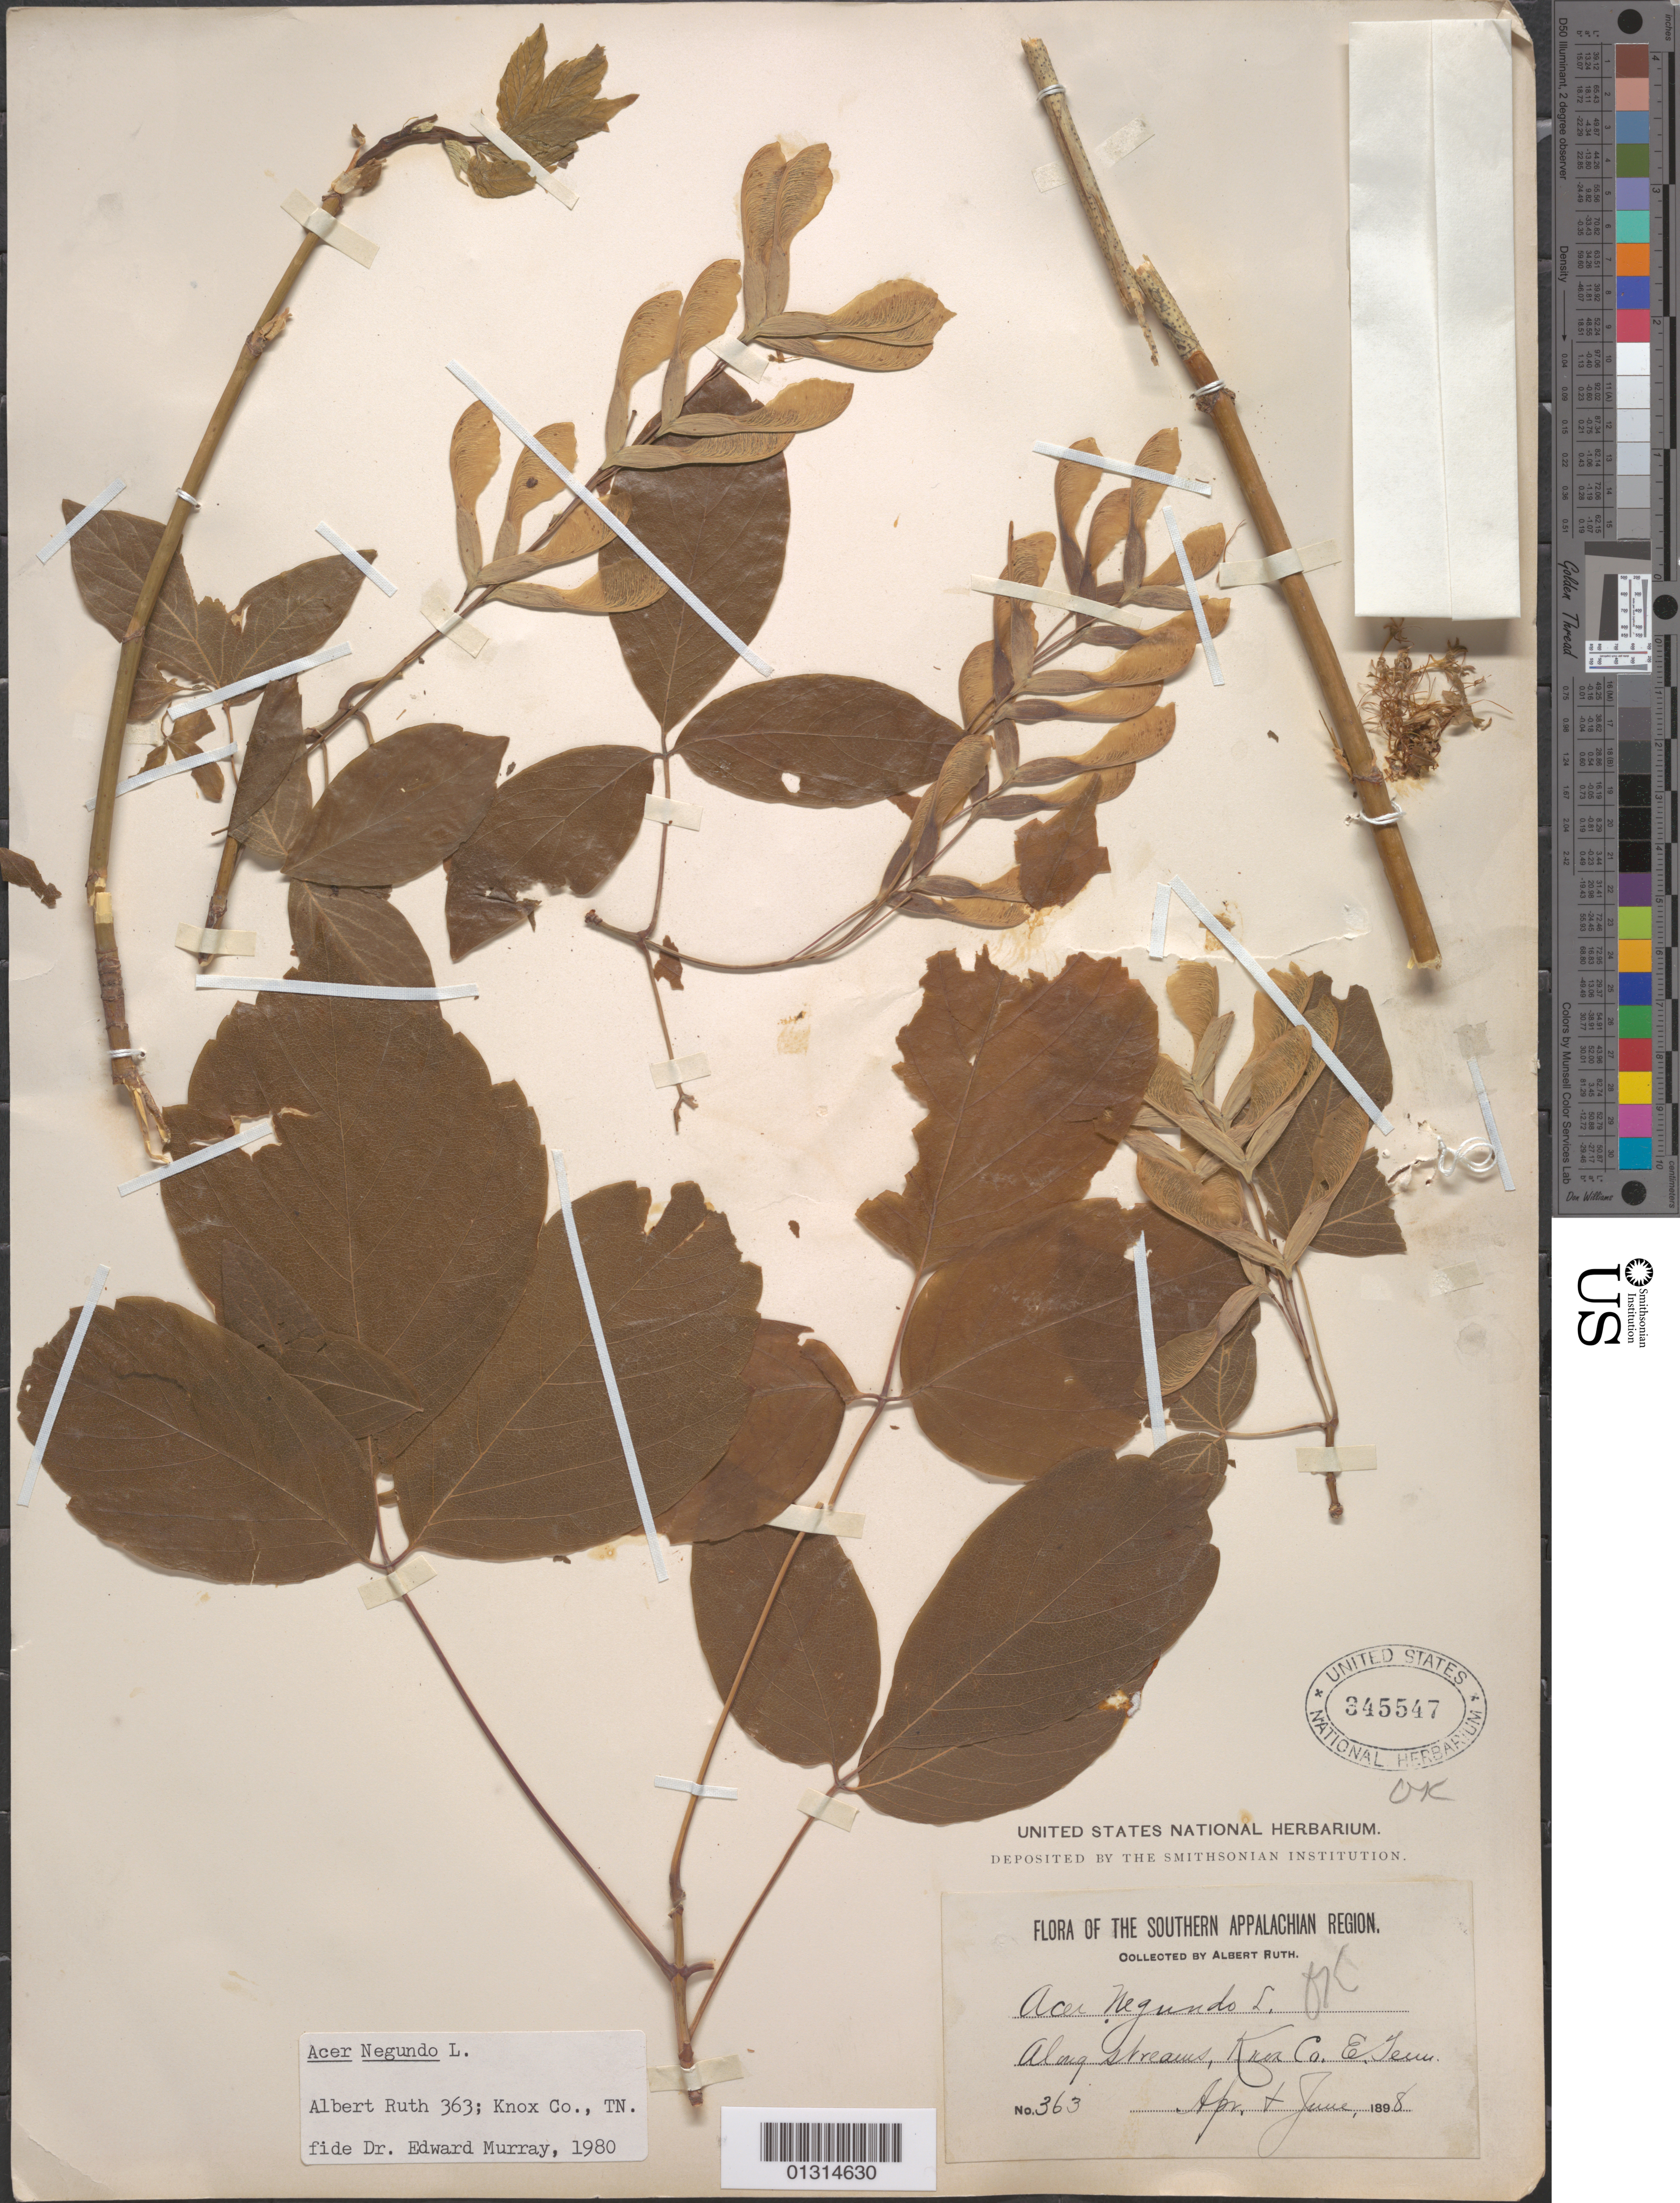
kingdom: Plantae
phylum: Tracheophyta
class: Magnoliopsida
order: Sapindales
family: Sapindaceae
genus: Acer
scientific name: Acer negundo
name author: L.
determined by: Murray, Edward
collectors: A. Ruth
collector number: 363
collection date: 1898-04,1898-06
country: United States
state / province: Tennessee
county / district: Knox County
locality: Knox County.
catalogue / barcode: US 345547